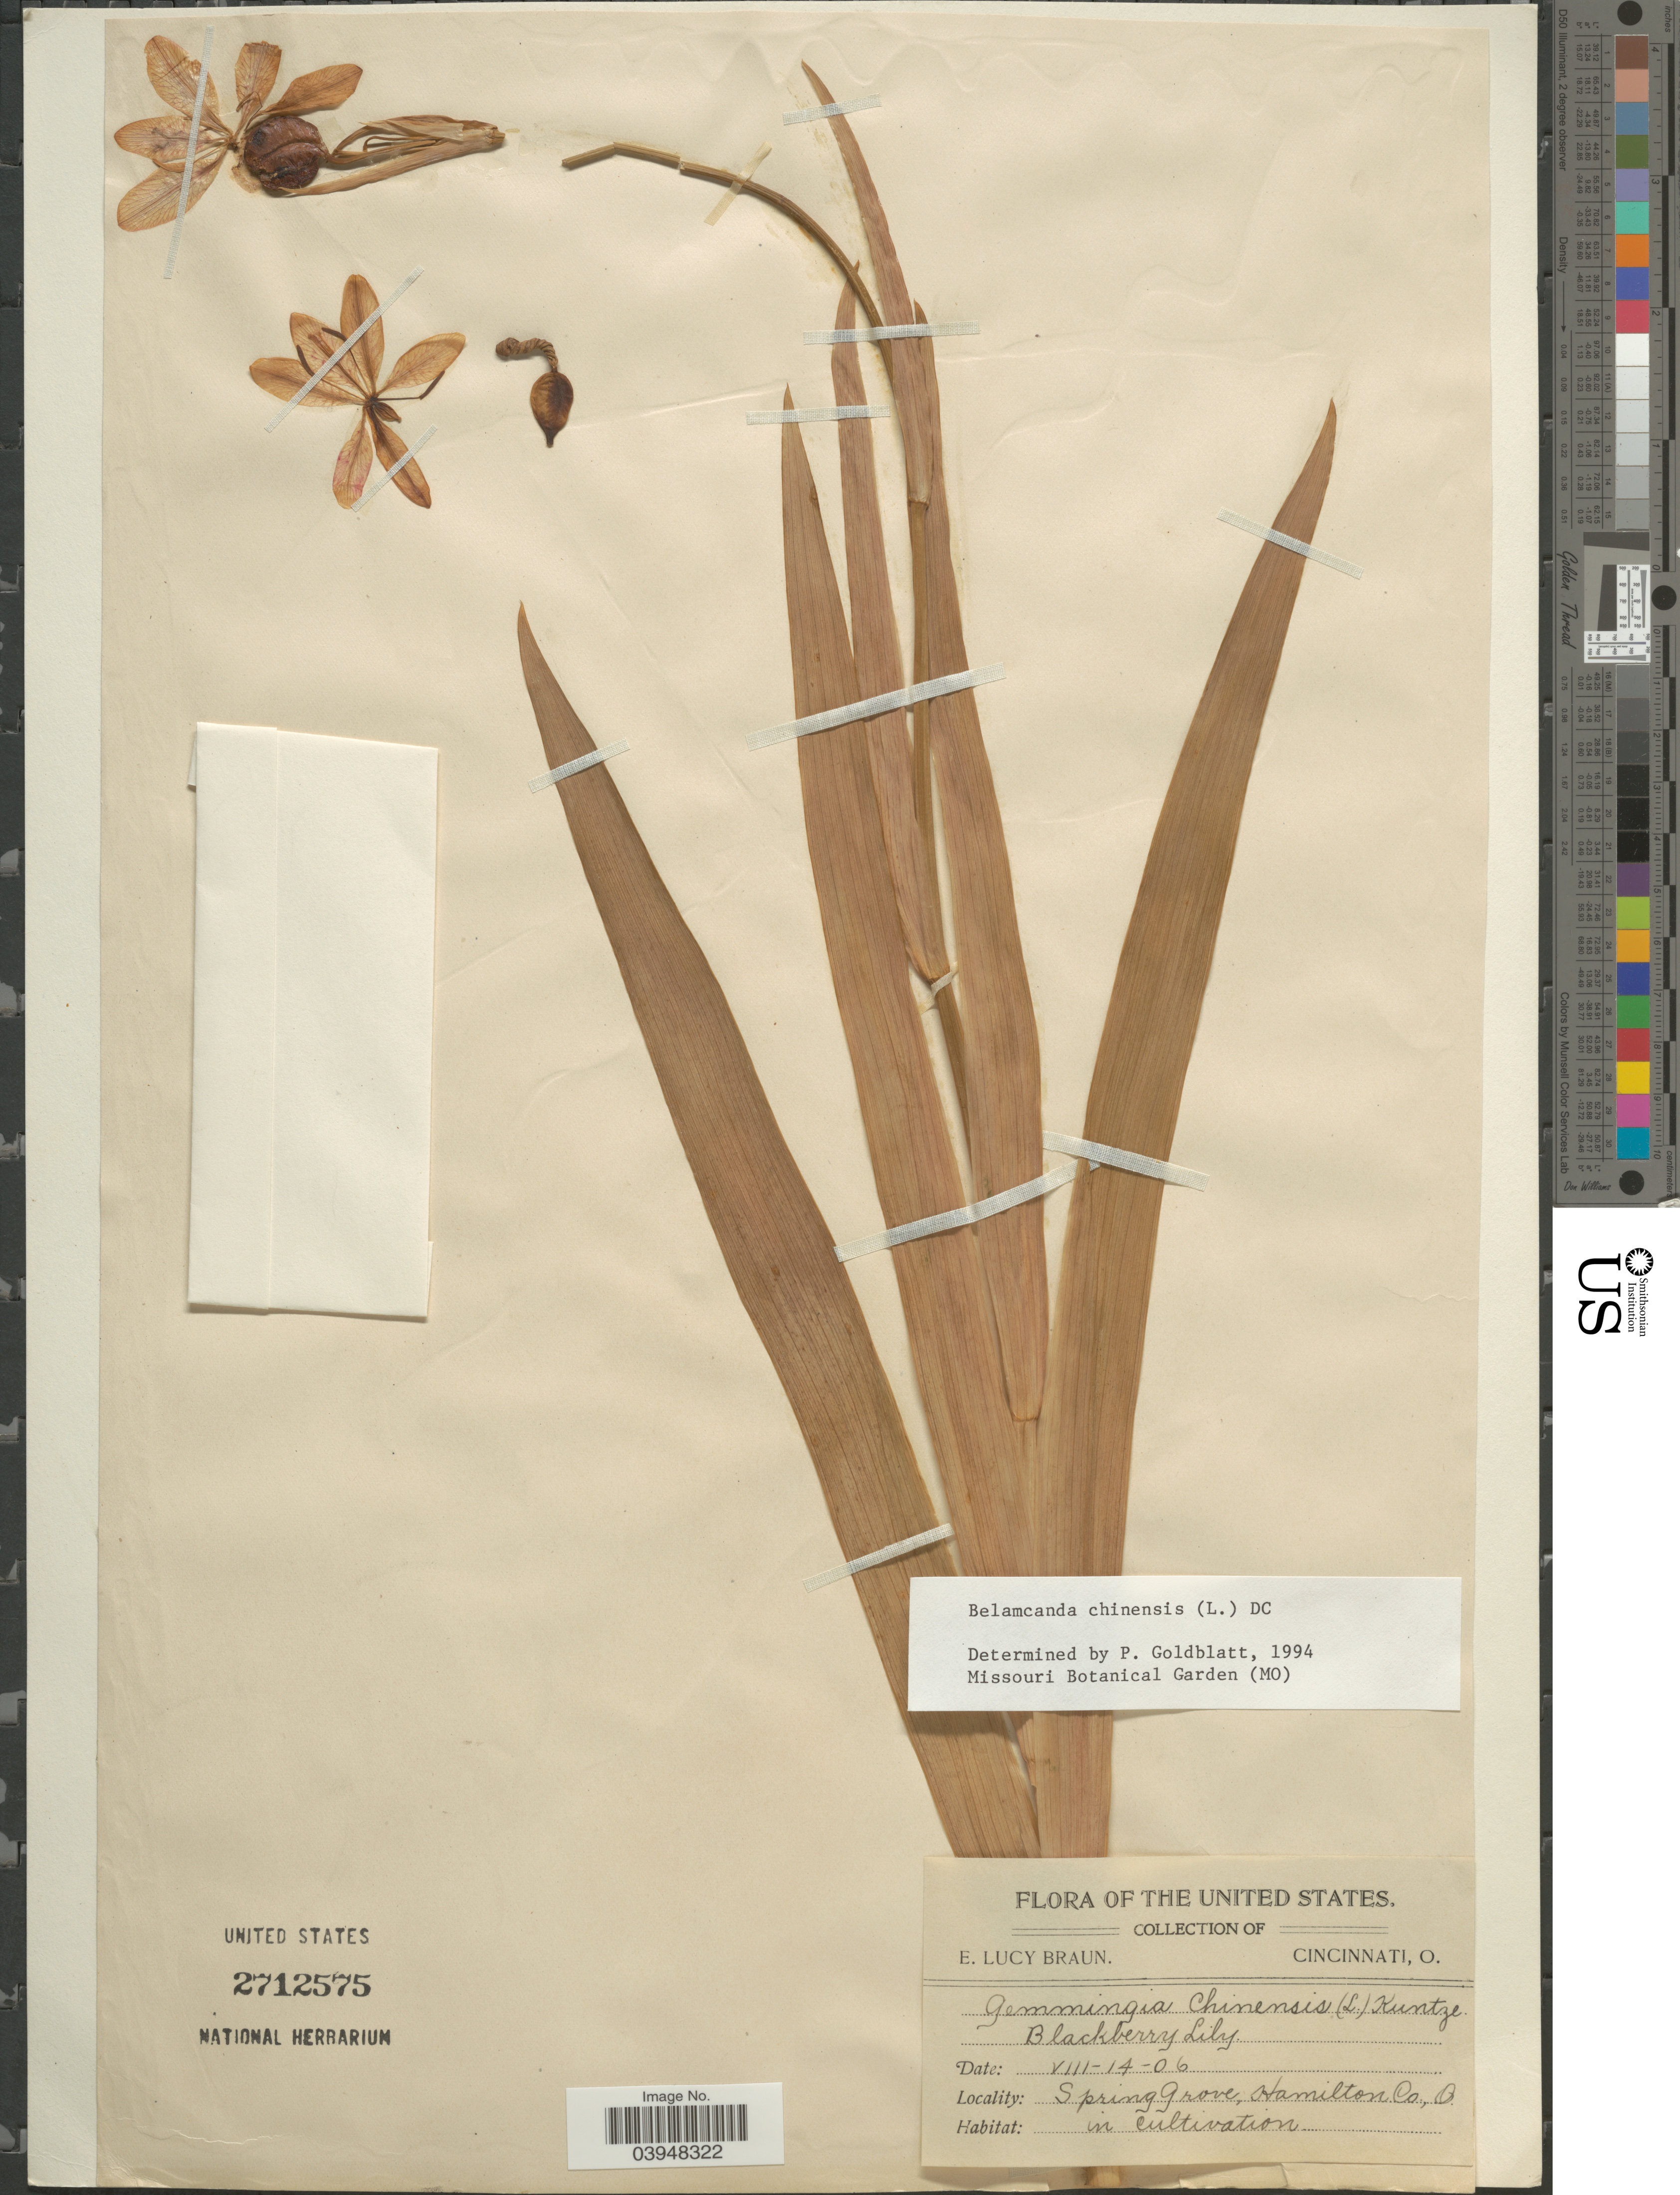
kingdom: Plantae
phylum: Tracheophyta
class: Liliopsida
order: Asparagales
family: Iridaceae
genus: Iris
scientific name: Iris domestica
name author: (L.) Goldblatt & Mabb.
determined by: Strong, Mark T., (BOT), Smithsonian Institution - National Museum of Natural History (UNITED STATES)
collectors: E. L. Braun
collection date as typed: Transcribed d/m/y: 14/8/6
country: United States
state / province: Ohio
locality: Spring Grove, Hamilton Co.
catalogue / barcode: US 2712575